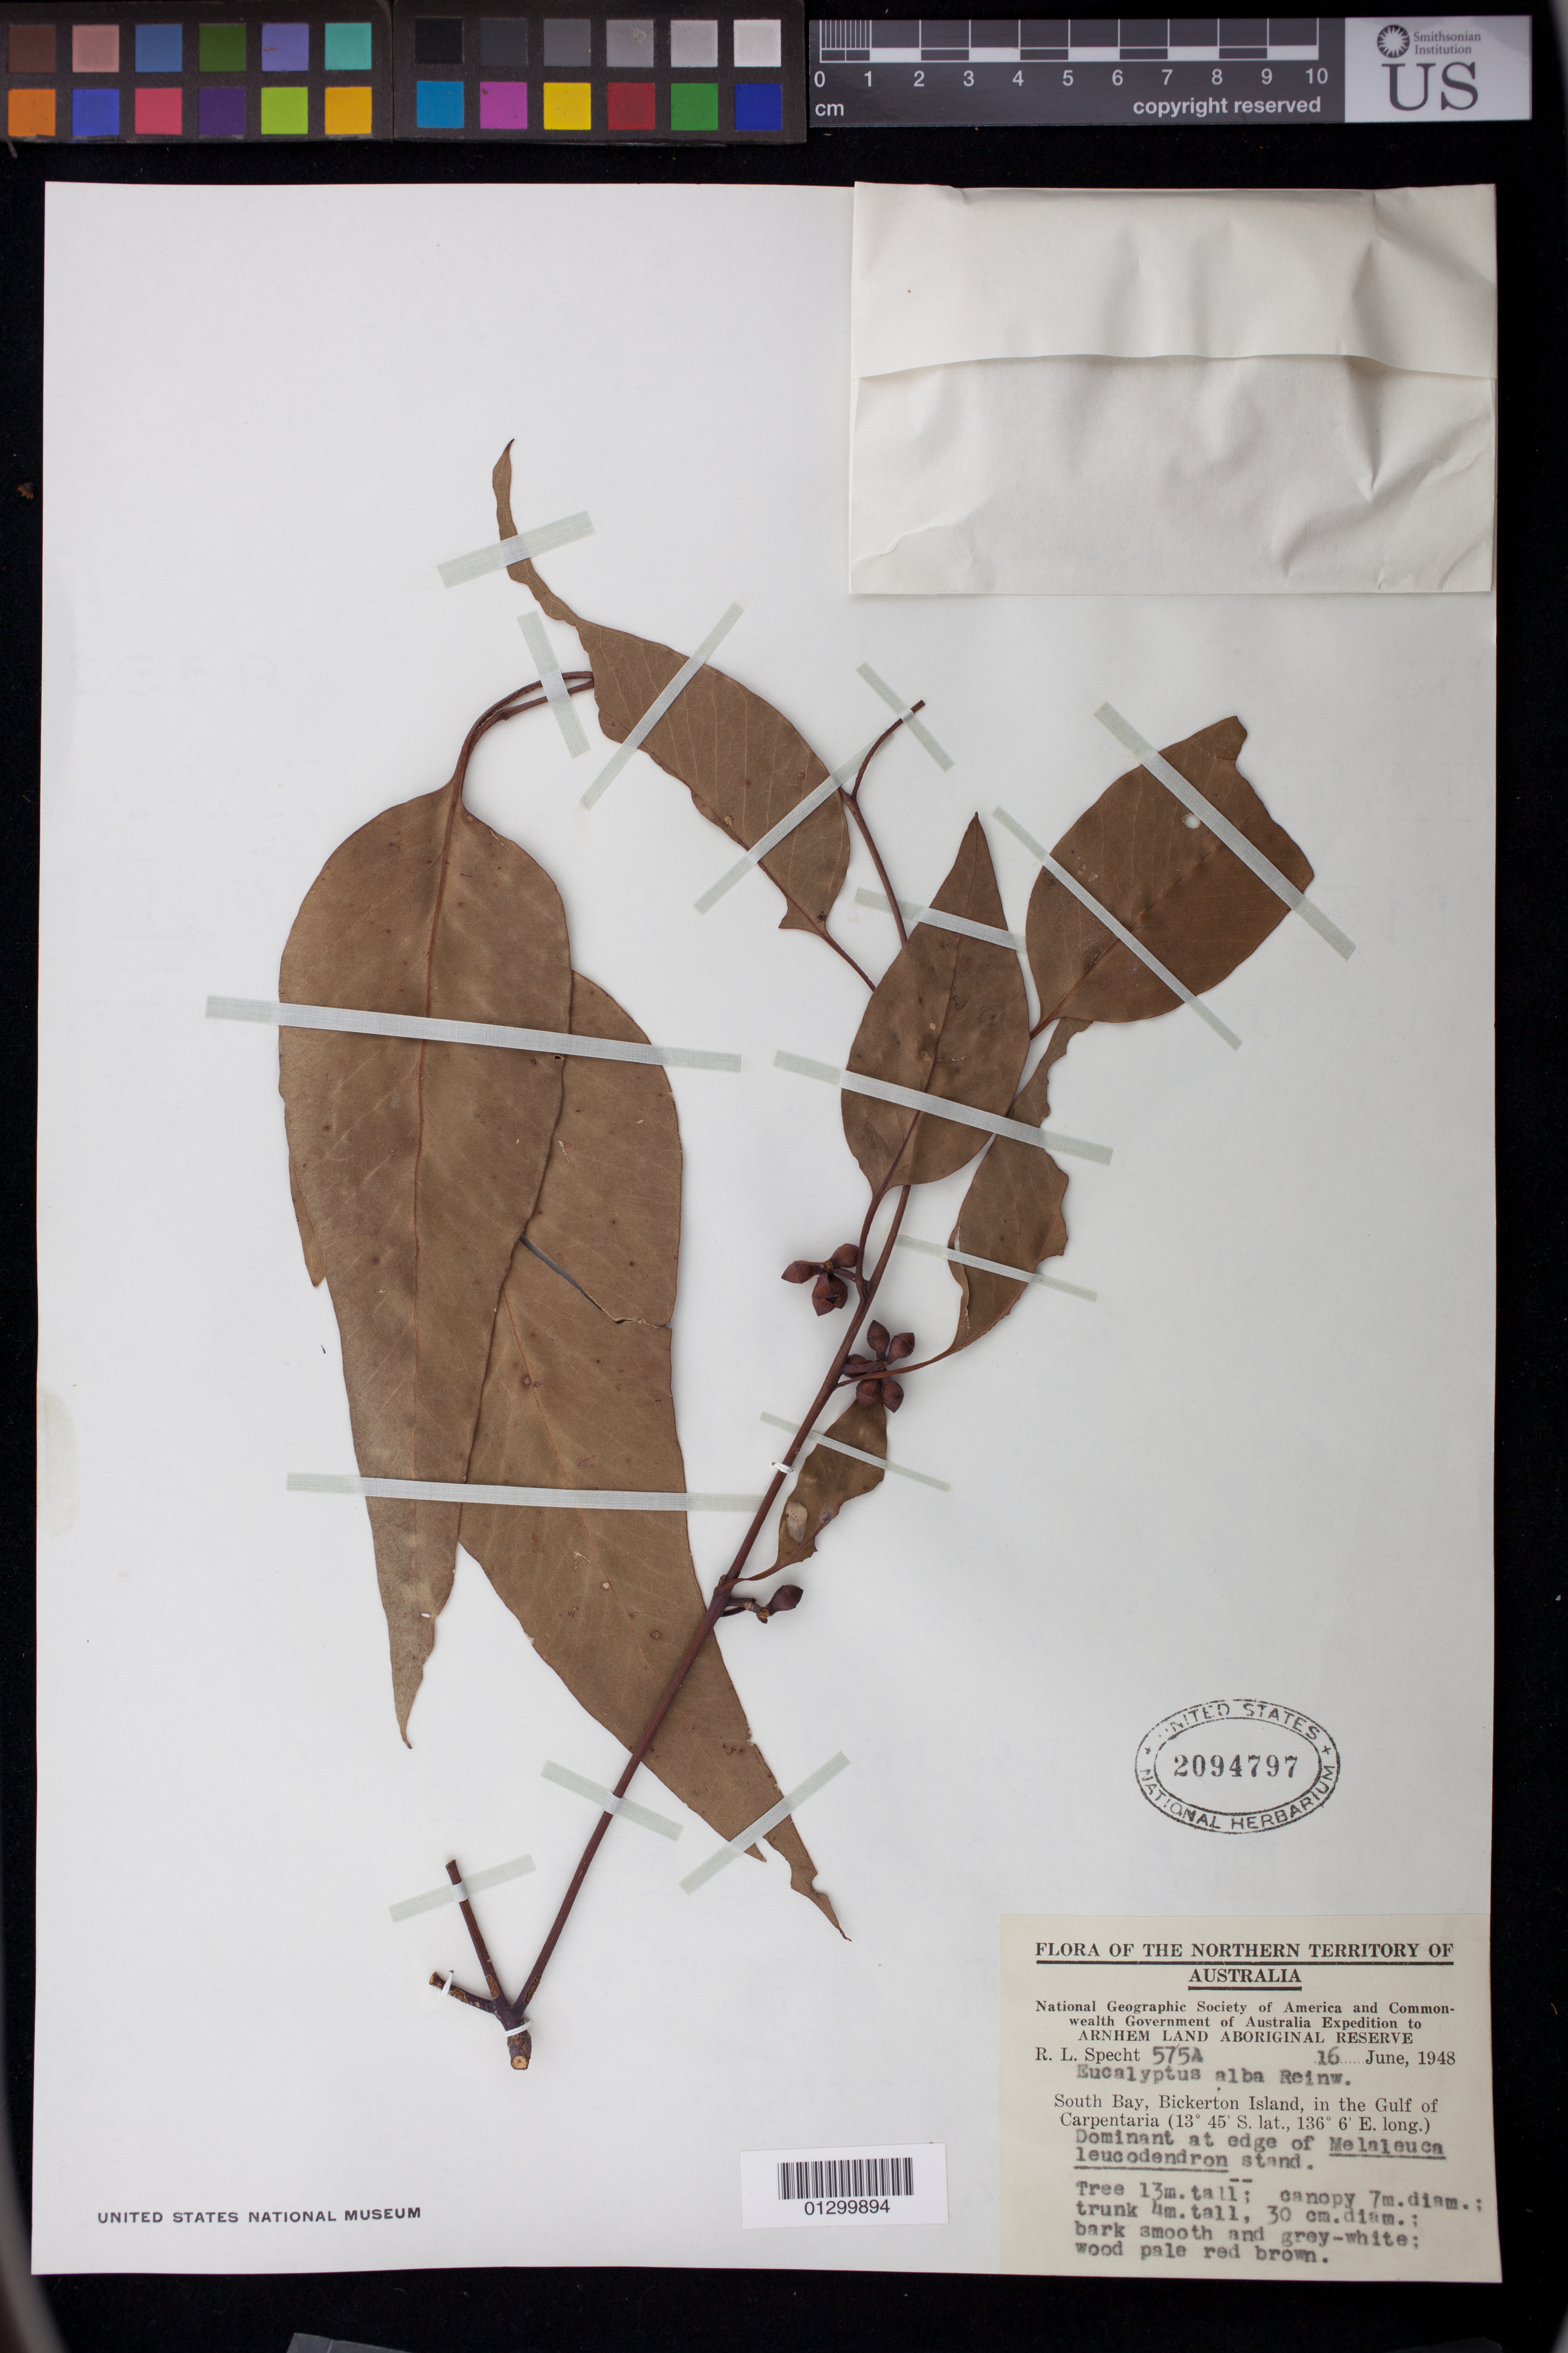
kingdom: Plantae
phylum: Tracheophyta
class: Magnoliopsida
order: Myrtales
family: Myrtaceae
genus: Eucalyptus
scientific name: Eucalyptus alba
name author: Reinw.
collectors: R. L. Specht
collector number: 575 A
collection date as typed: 16 Jun 1948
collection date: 1948-06-16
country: Australia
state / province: Northern Territory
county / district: East Arnhem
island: Bickerton Island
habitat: Dominant at edge of Melaleuca leucodendron stand.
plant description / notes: Three 13 m. tall; canopy 7 m. diam.; trunk 4 m. tall, 30 cm. diam.; bark smooth and grey-white; wood pale red brown.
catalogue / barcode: US 2094797